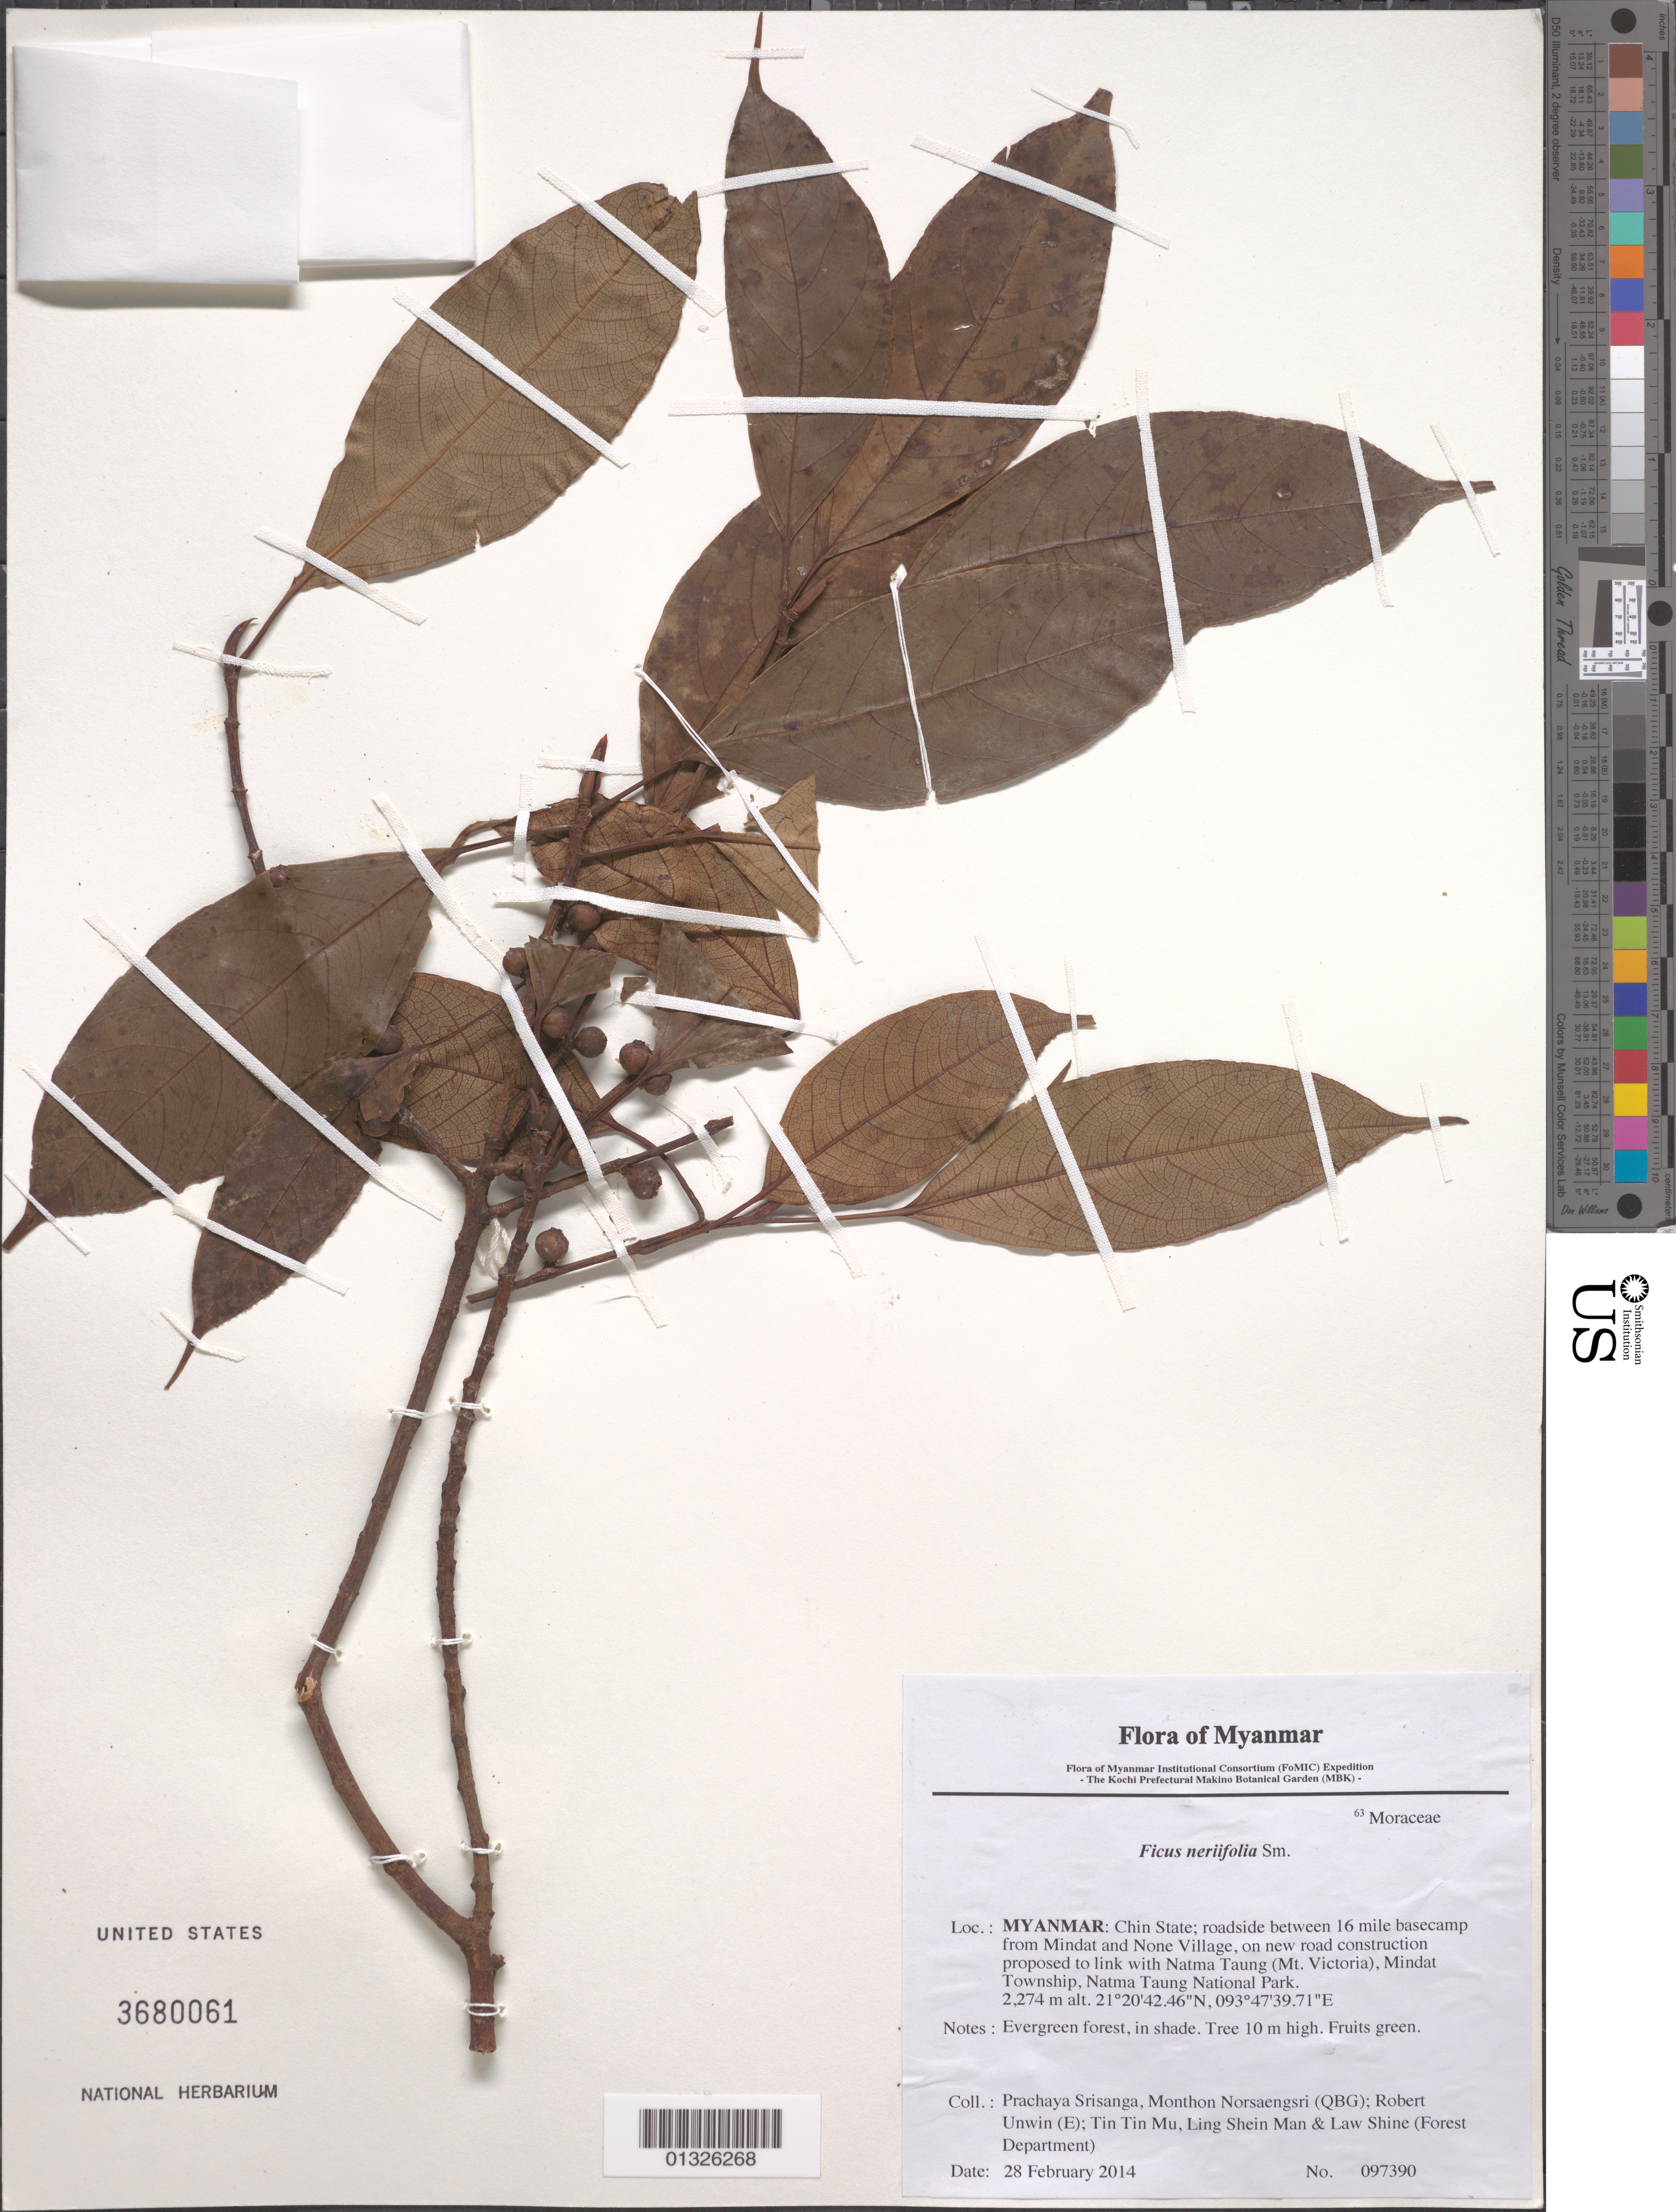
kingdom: Plantae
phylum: Tracheophyta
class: Magnoliopsida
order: Rosales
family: Moraceae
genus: Ficus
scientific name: Ficus neriifolia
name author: Sm.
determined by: Tagane, S.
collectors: P. Srisanga, M. Norsaengsri, R. Unwin, Tin Tin Mu, Ling Shein Man & L. Shine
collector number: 97390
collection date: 2014-02-28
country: Myanmar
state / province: Chin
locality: Roadside between 16 mile basecamp from Mindat and None Village, on new road construction proposed to link with Natma Taung (Mt. Victoria), Mindat Township, Natma Taung National Park.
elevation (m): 2274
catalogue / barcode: US 3680061